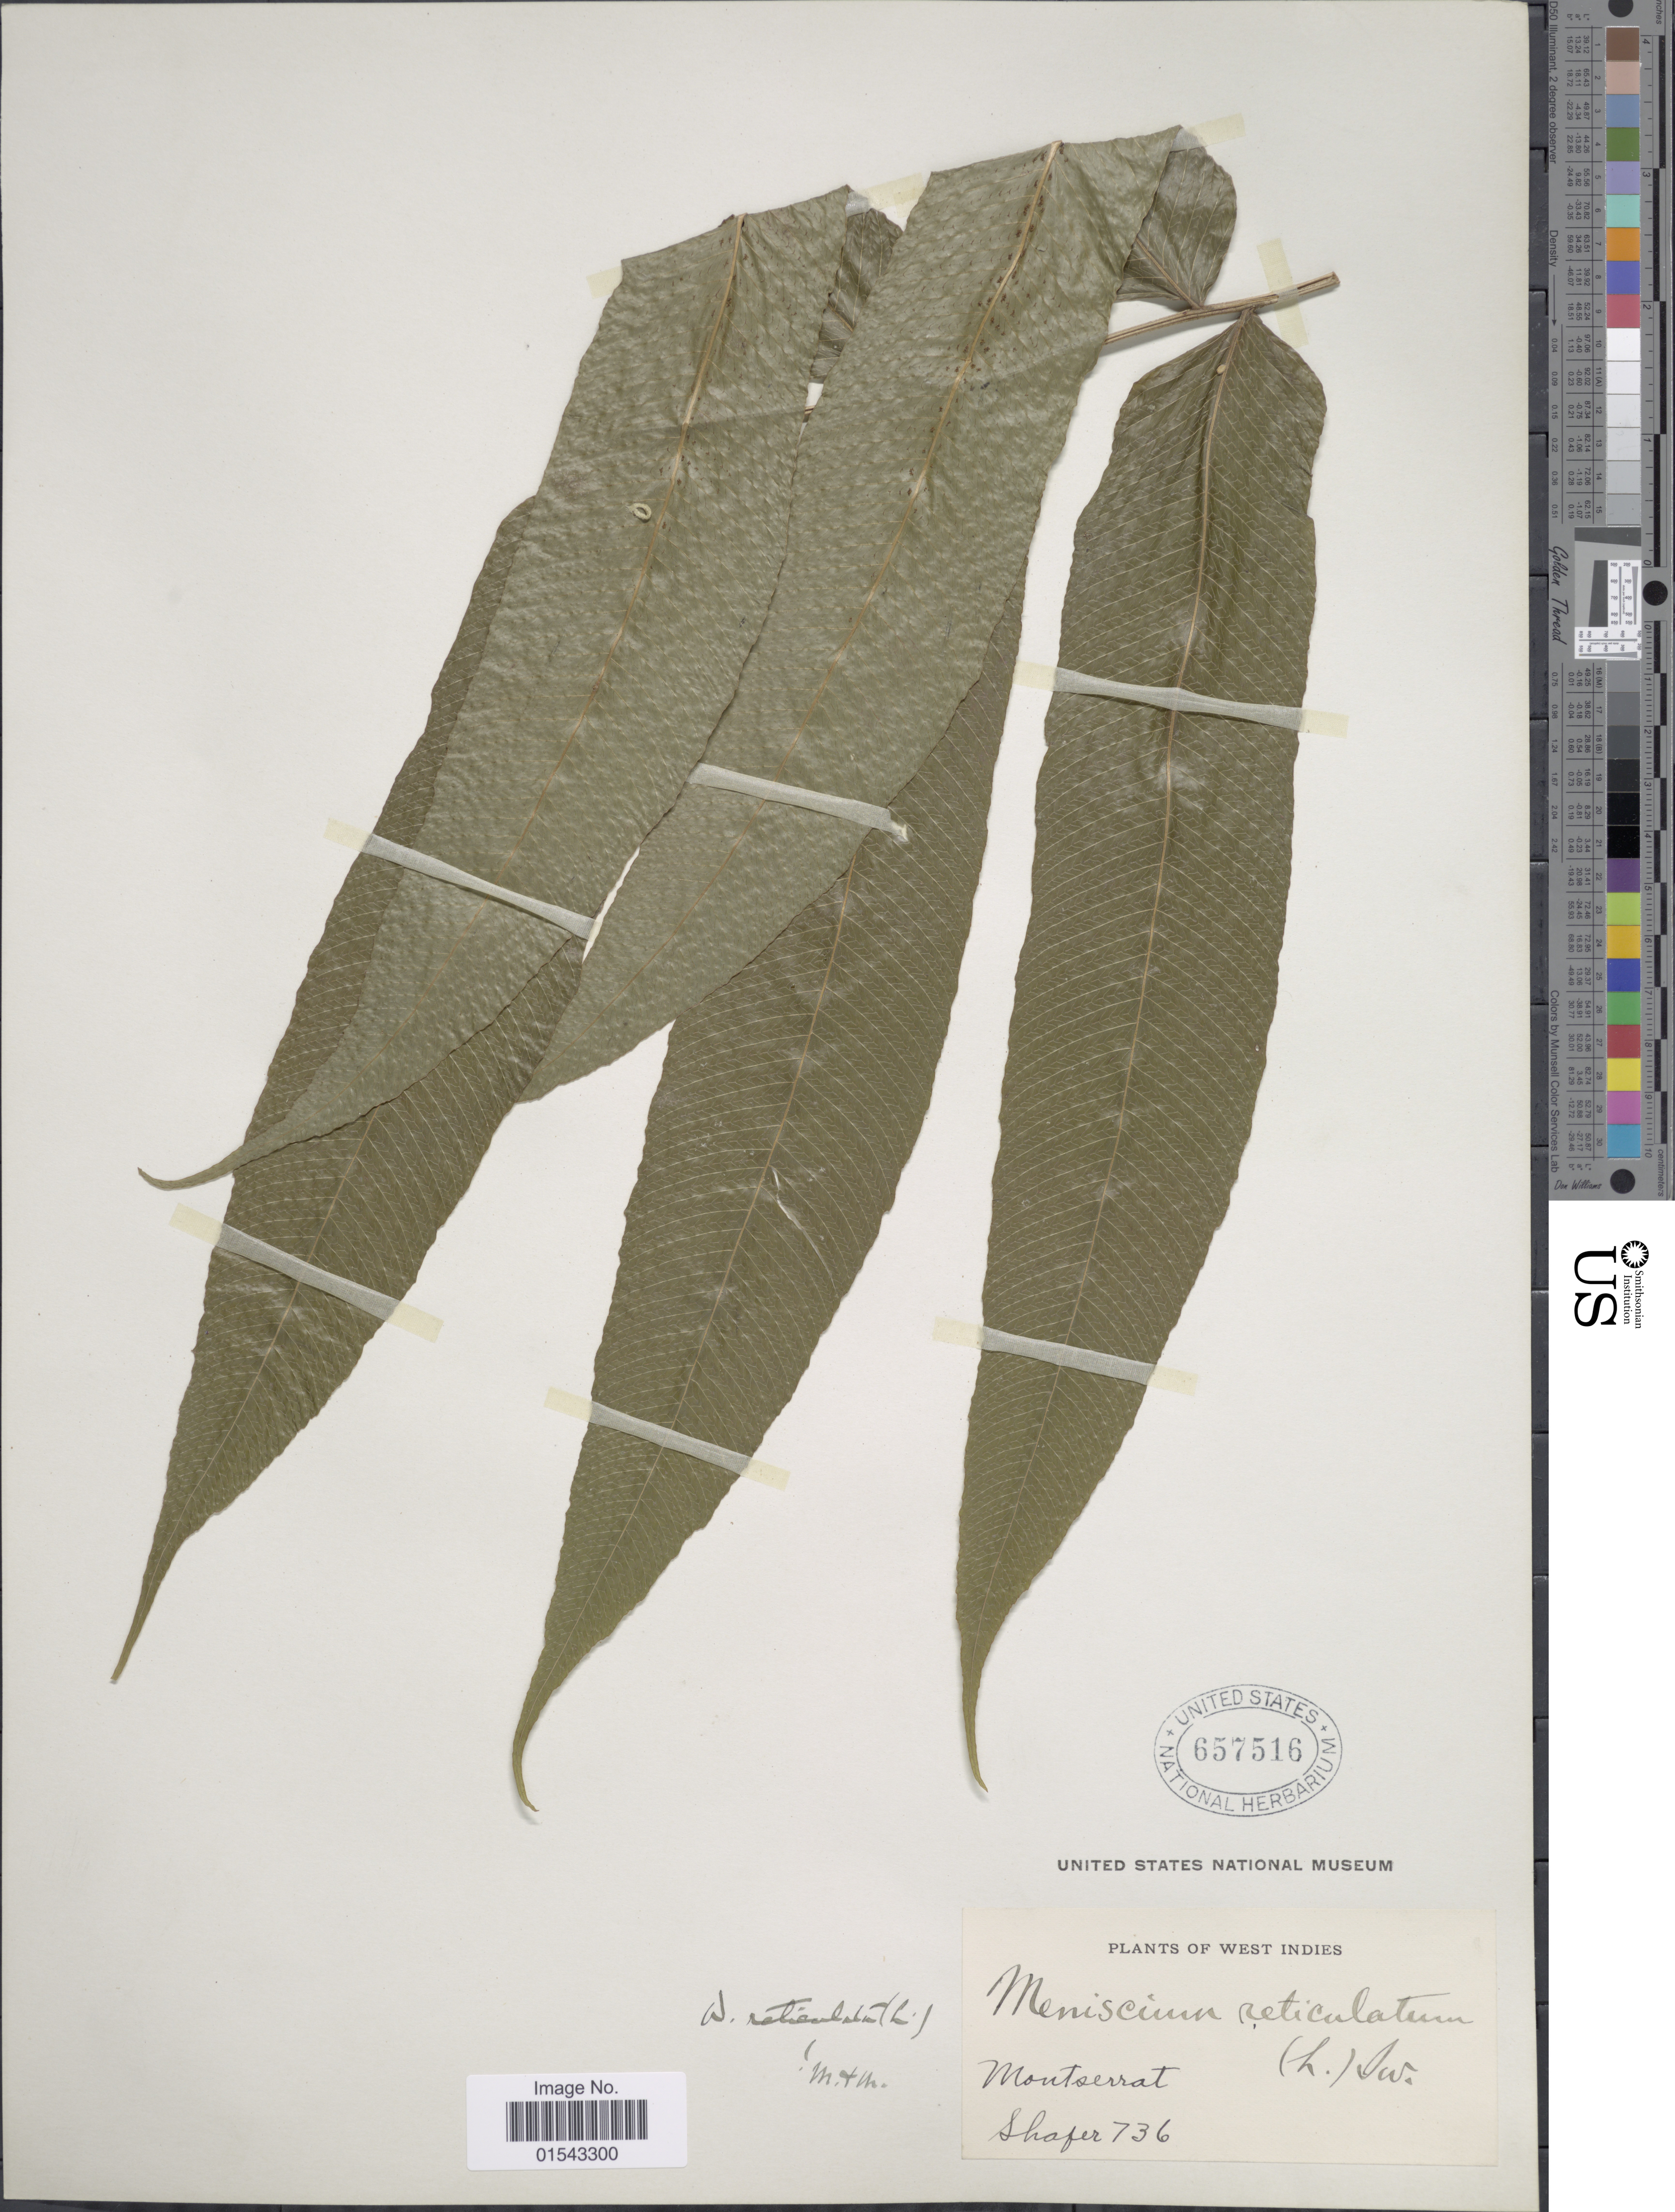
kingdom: Plantae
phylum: Tracheophyta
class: Polypodiopsida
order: Polypodiales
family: Thelypteridaceae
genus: Meniscium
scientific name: Meniscium reticulatum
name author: (L.) Sw.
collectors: Shafer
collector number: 736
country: Montserrat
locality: Montserrat, West Indies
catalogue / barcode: US 657516